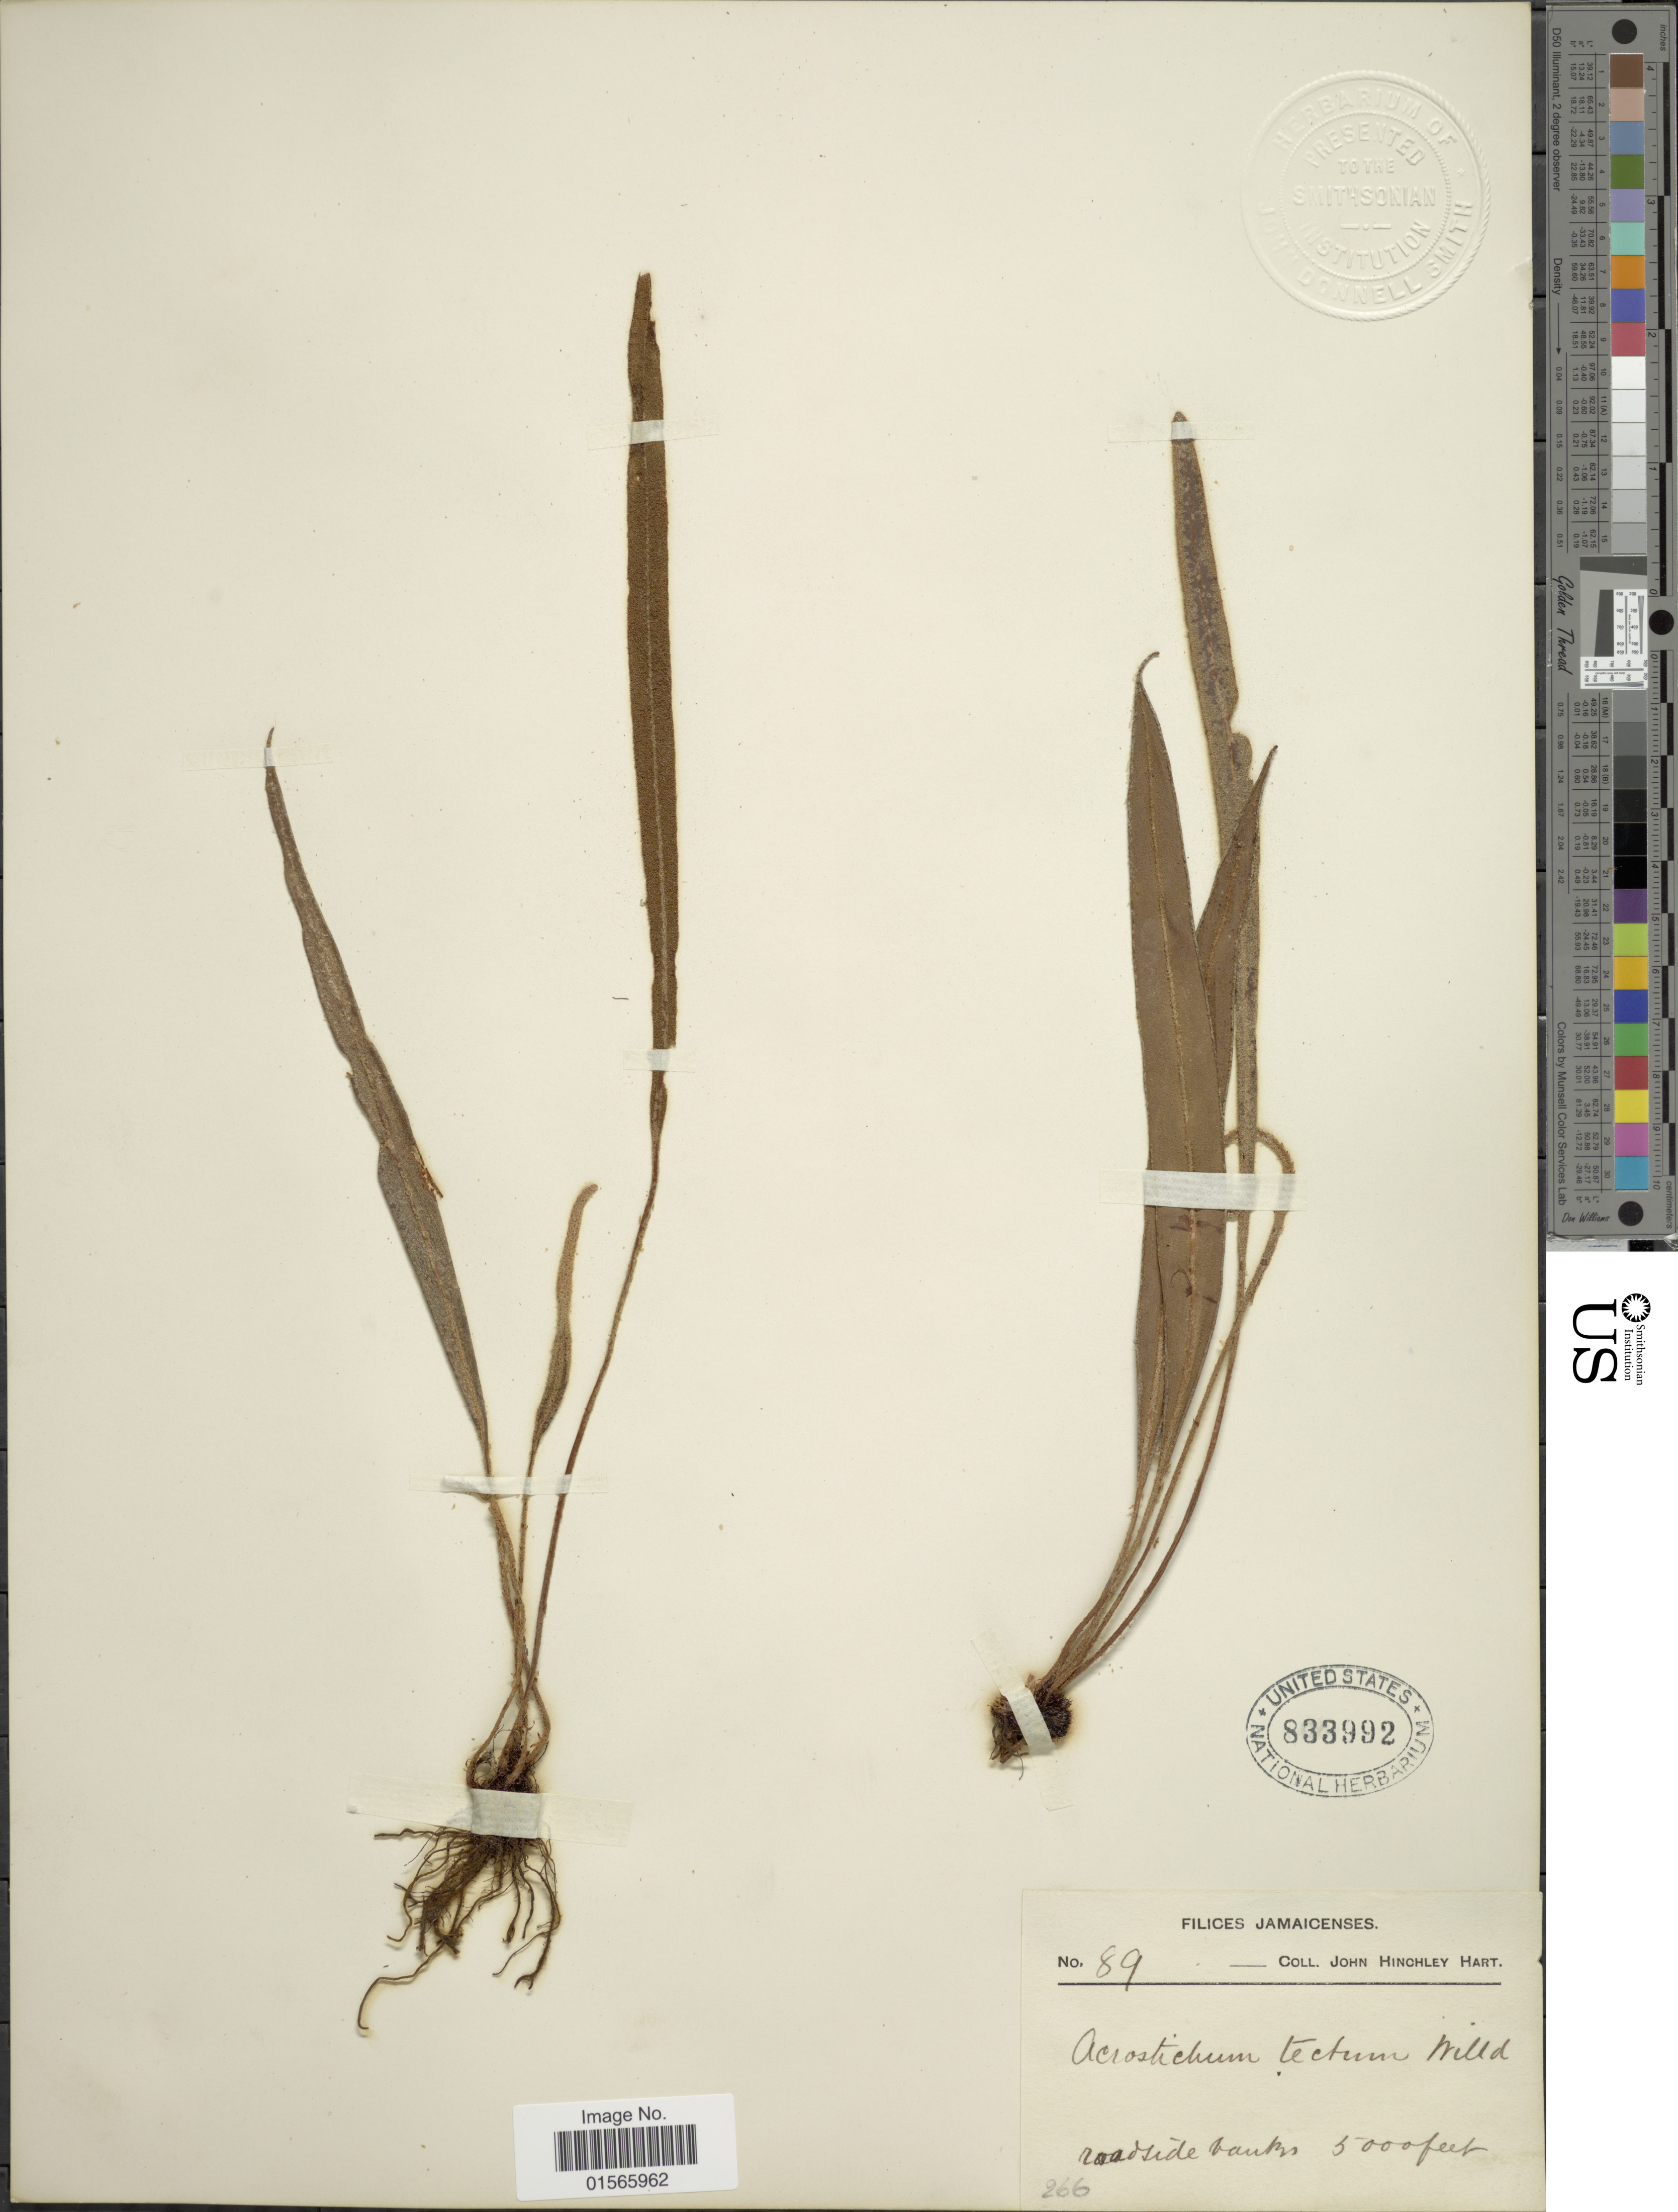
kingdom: Plantae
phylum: Tracheophyta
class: Polypodiopsida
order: Polypodiales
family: Dryopteridaceae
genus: Elaphoglossum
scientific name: Elaphoglossum tectum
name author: (Humb. & Bonpl.) Moore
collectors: J. H. Hart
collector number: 89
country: Jamaica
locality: Roadside banks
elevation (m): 1524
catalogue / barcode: US 833992